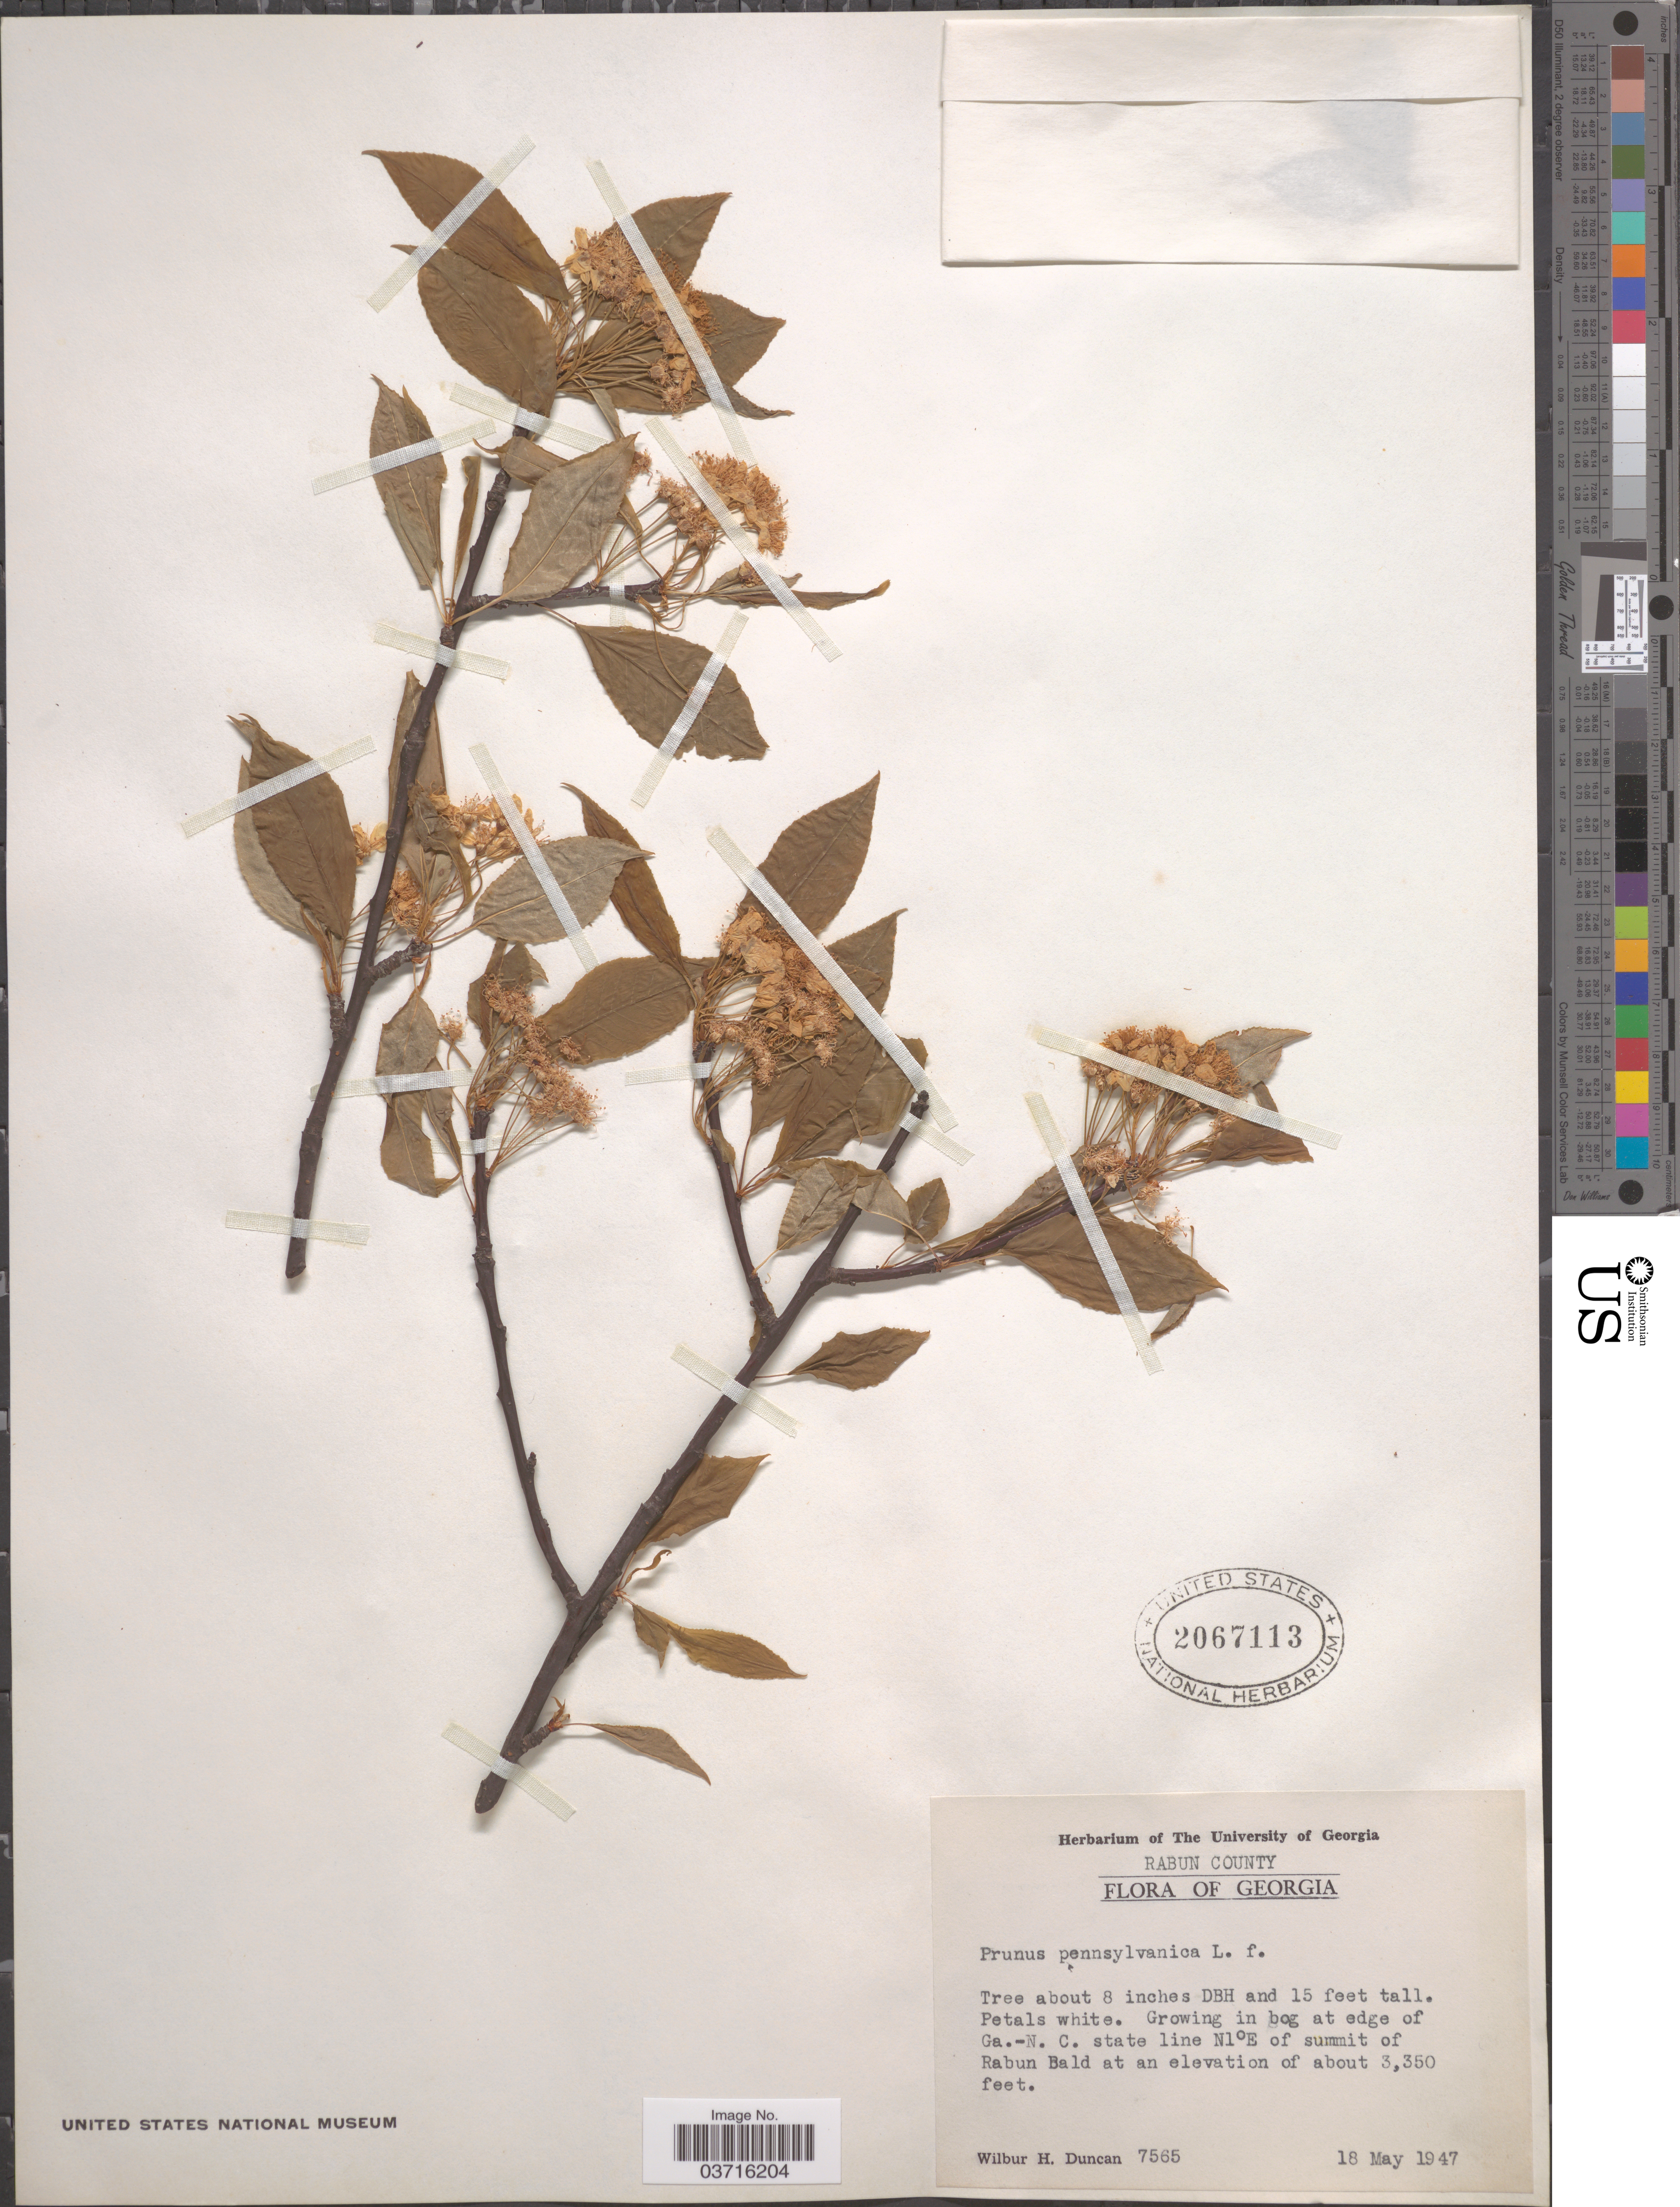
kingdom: Plantae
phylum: Tracheophyta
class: Magnoliopsida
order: Rosales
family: Rosaceae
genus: Prunus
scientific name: Prunus pensylvanica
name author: L. f.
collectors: W. H. Duncan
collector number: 7565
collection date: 1947-05-18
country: United States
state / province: Georgia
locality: Rabun County. Growing in bog at edge of Ga. - N. C. state line N1°E of summit of Rabun Bald.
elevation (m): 1021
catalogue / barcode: US 2067113